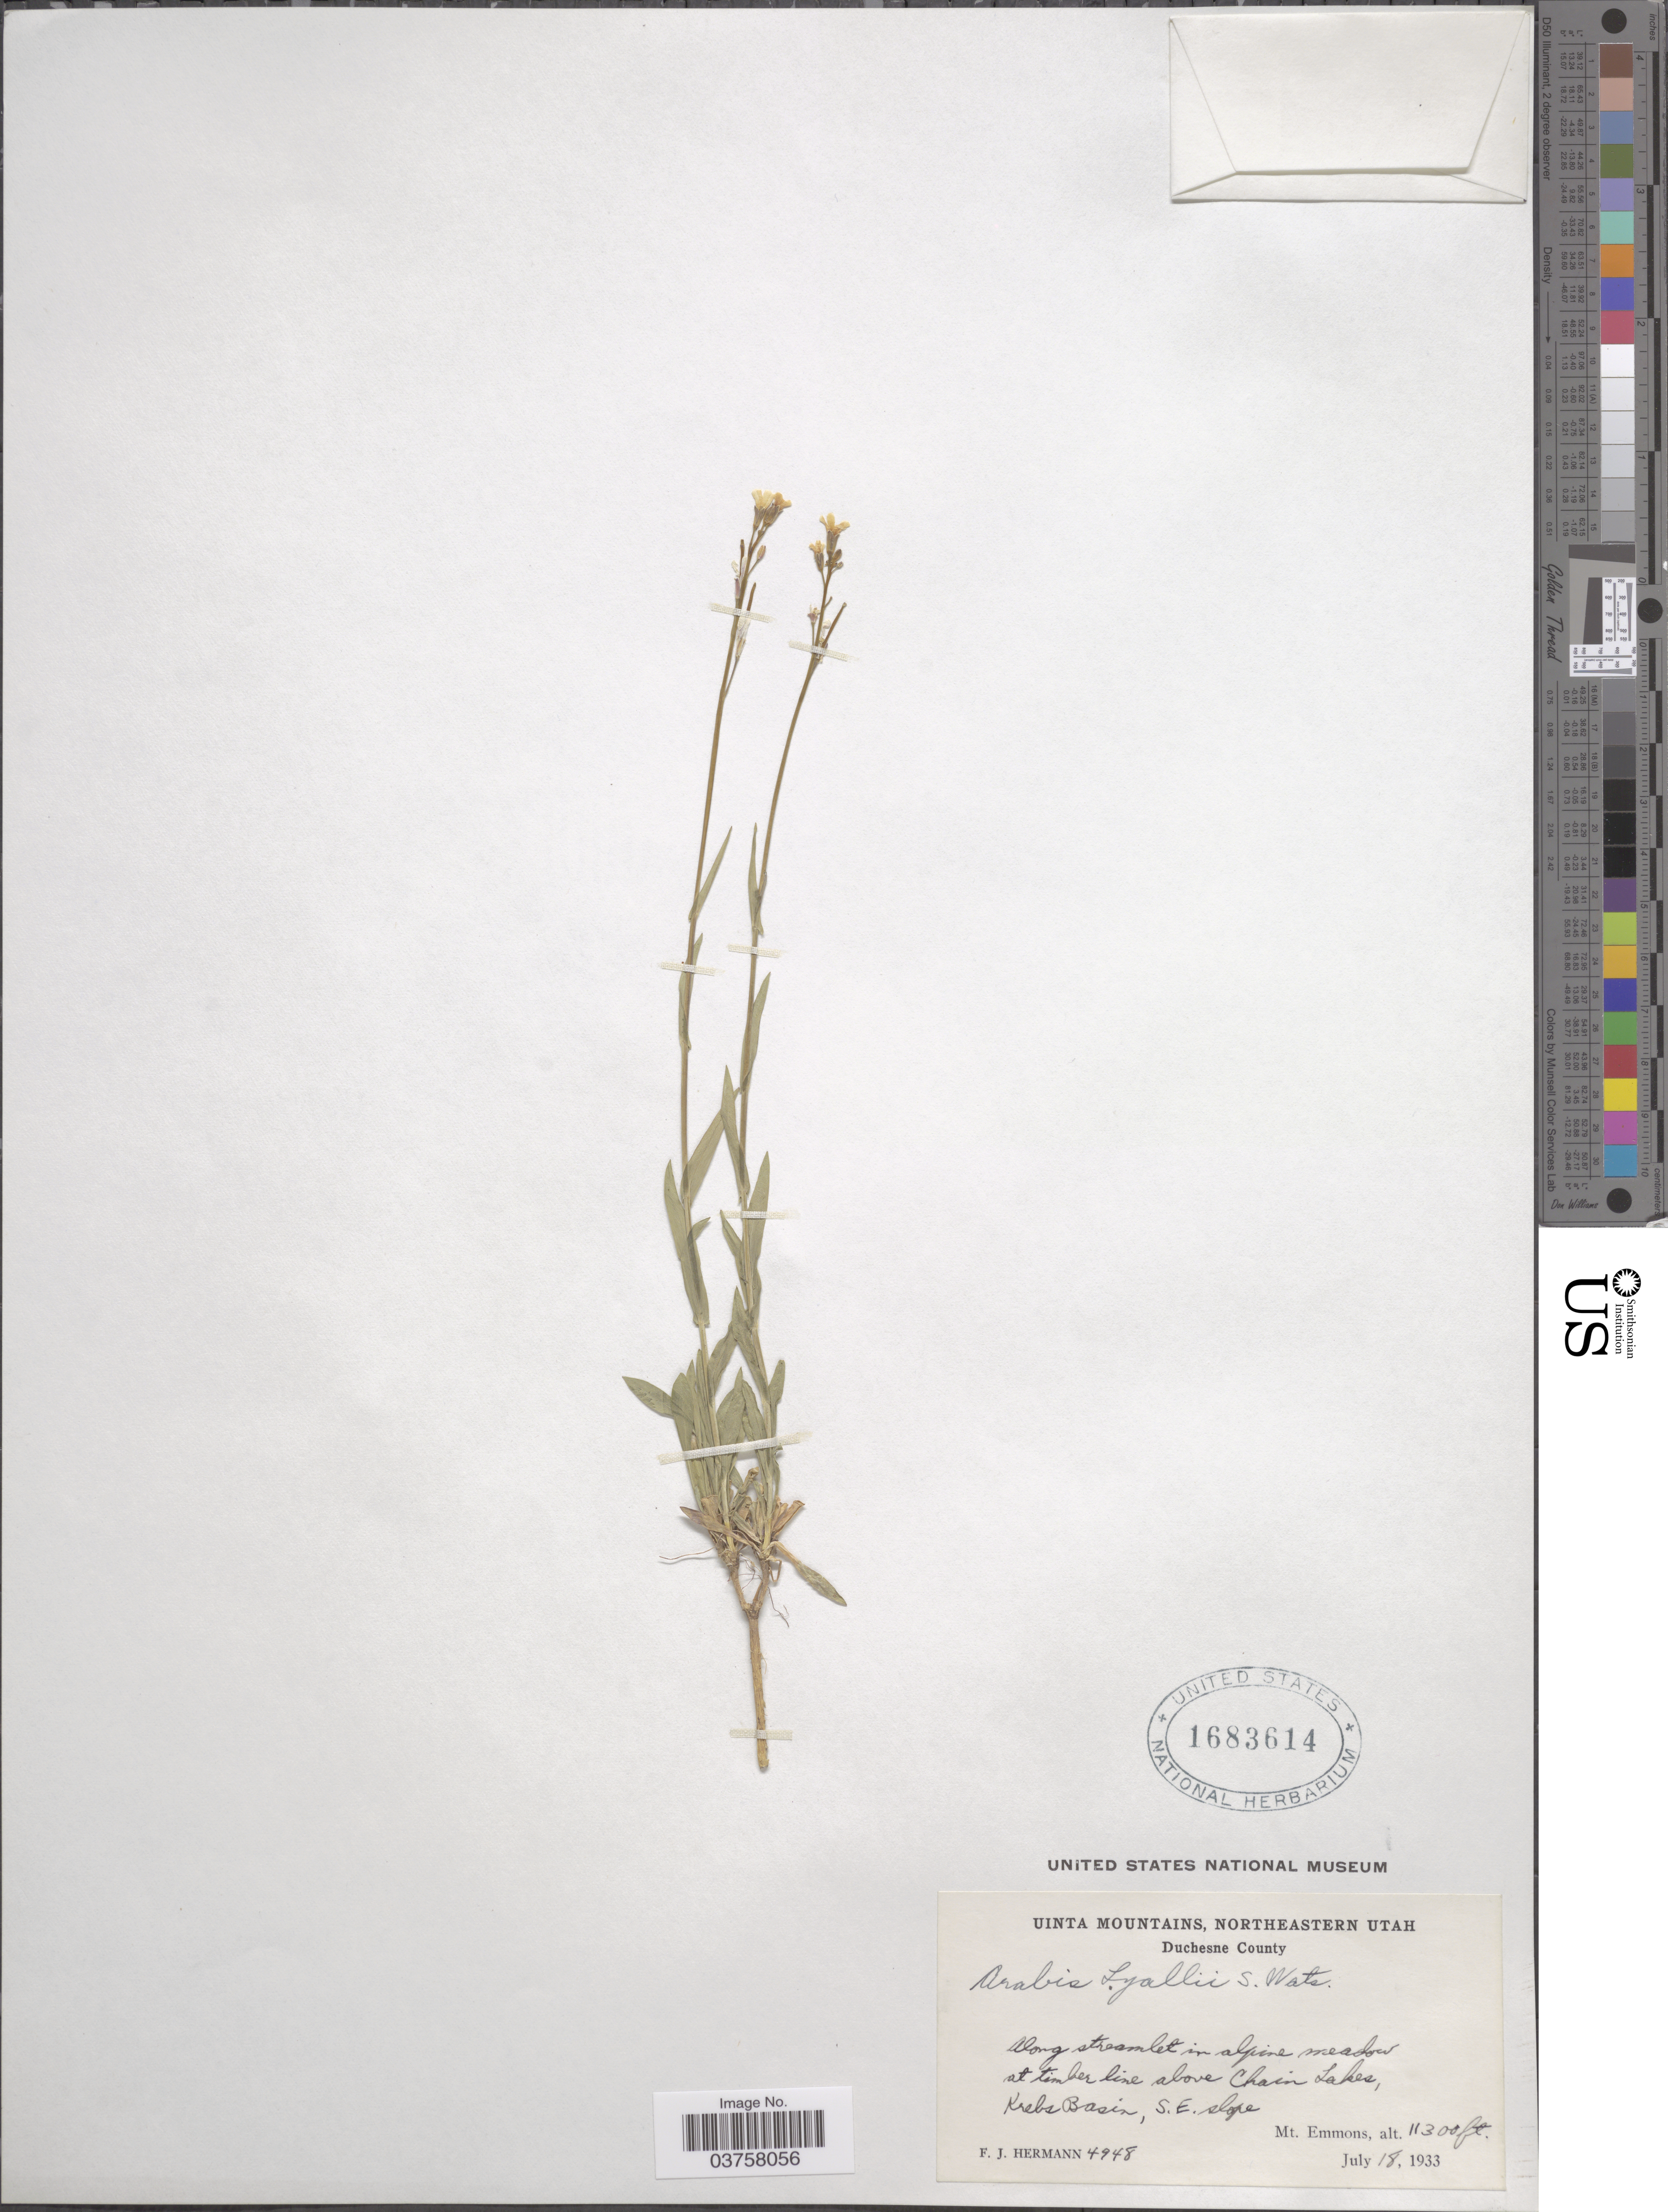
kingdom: Plantae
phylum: Tracheophyta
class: Magnoliopsida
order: Brassicales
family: Brassicaceae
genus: Arabis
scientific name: Arabis lyallii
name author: S. Watson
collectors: F. J. Hermann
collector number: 4948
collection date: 1933-07-18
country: United States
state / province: Utah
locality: Uinta Mountains, Northeastern Utah. Duchesne County. at timberline above Chain Lakes, Krebs Basin, S.E. slope. Mt. Emmons.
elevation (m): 3444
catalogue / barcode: US 1683614